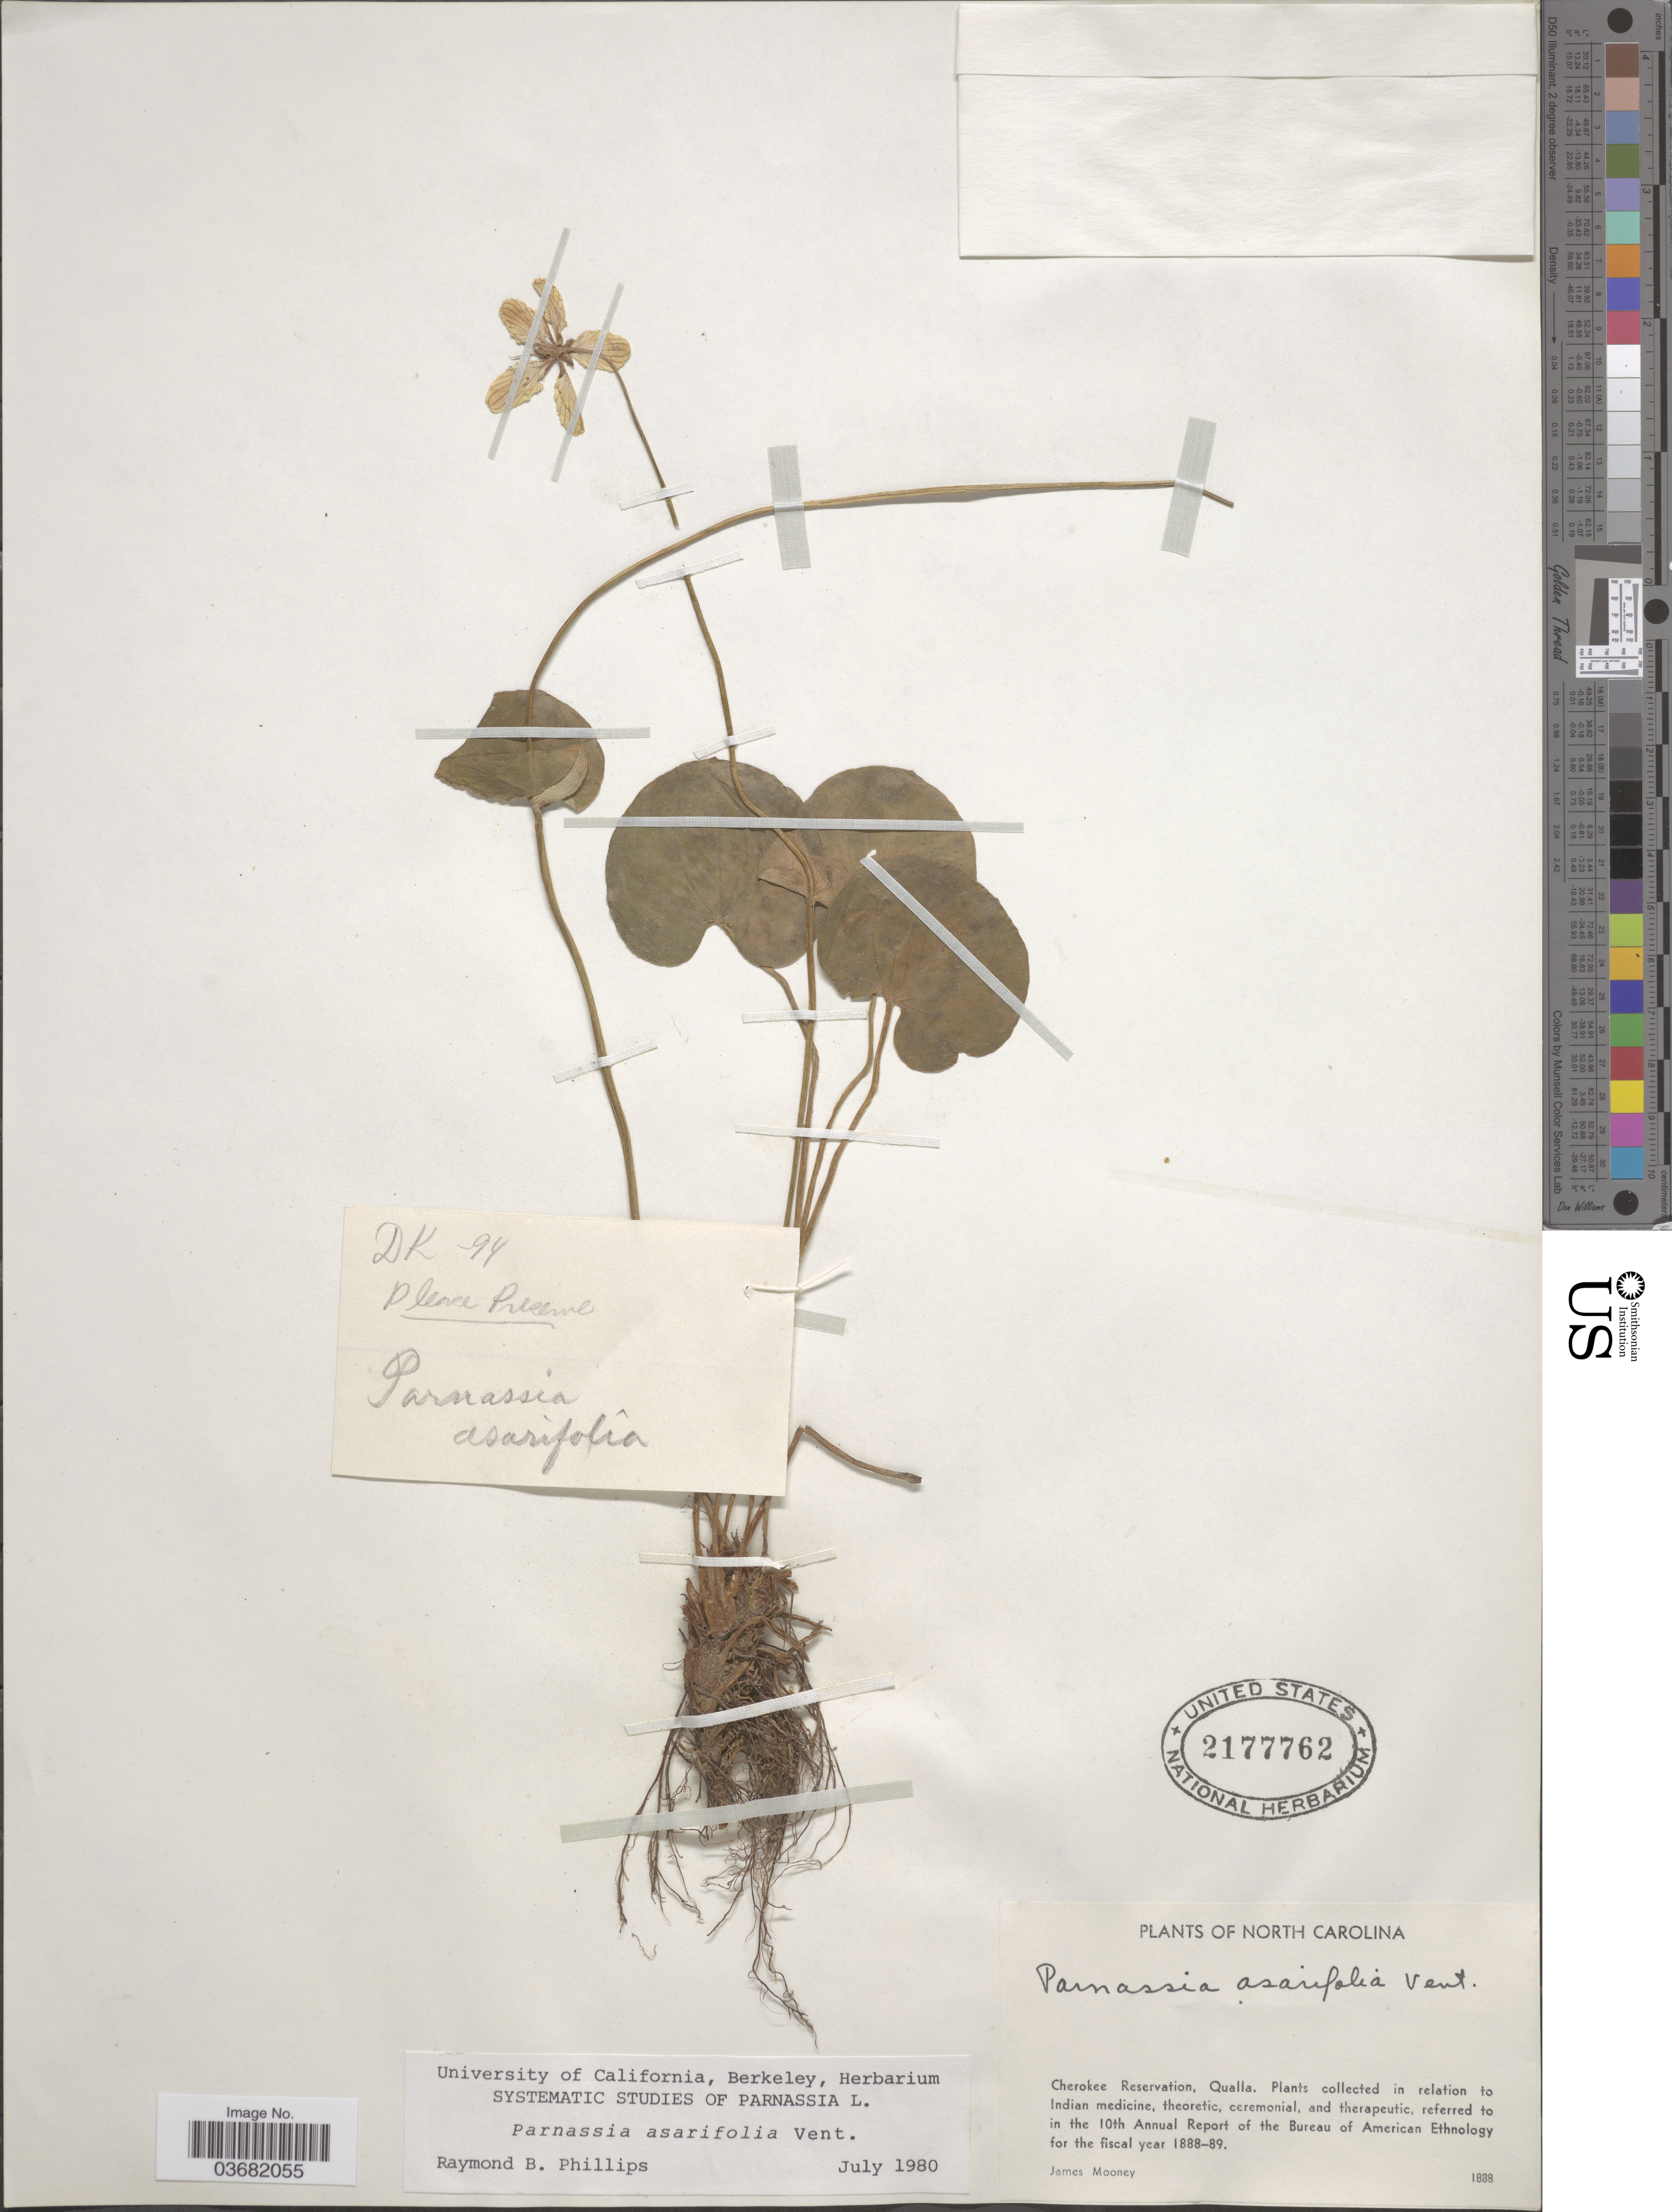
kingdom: Plantae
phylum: Tracheophyta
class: Magnoliopsida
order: Celastrales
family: Parnassiaceae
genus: Parnassia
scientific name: Parnassia asarifolia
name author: Vent.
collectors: J. Mooney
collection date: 1888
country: United States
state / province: North Carolina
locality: Cherokee Reservation, Qualla.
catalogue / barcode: US 2177762